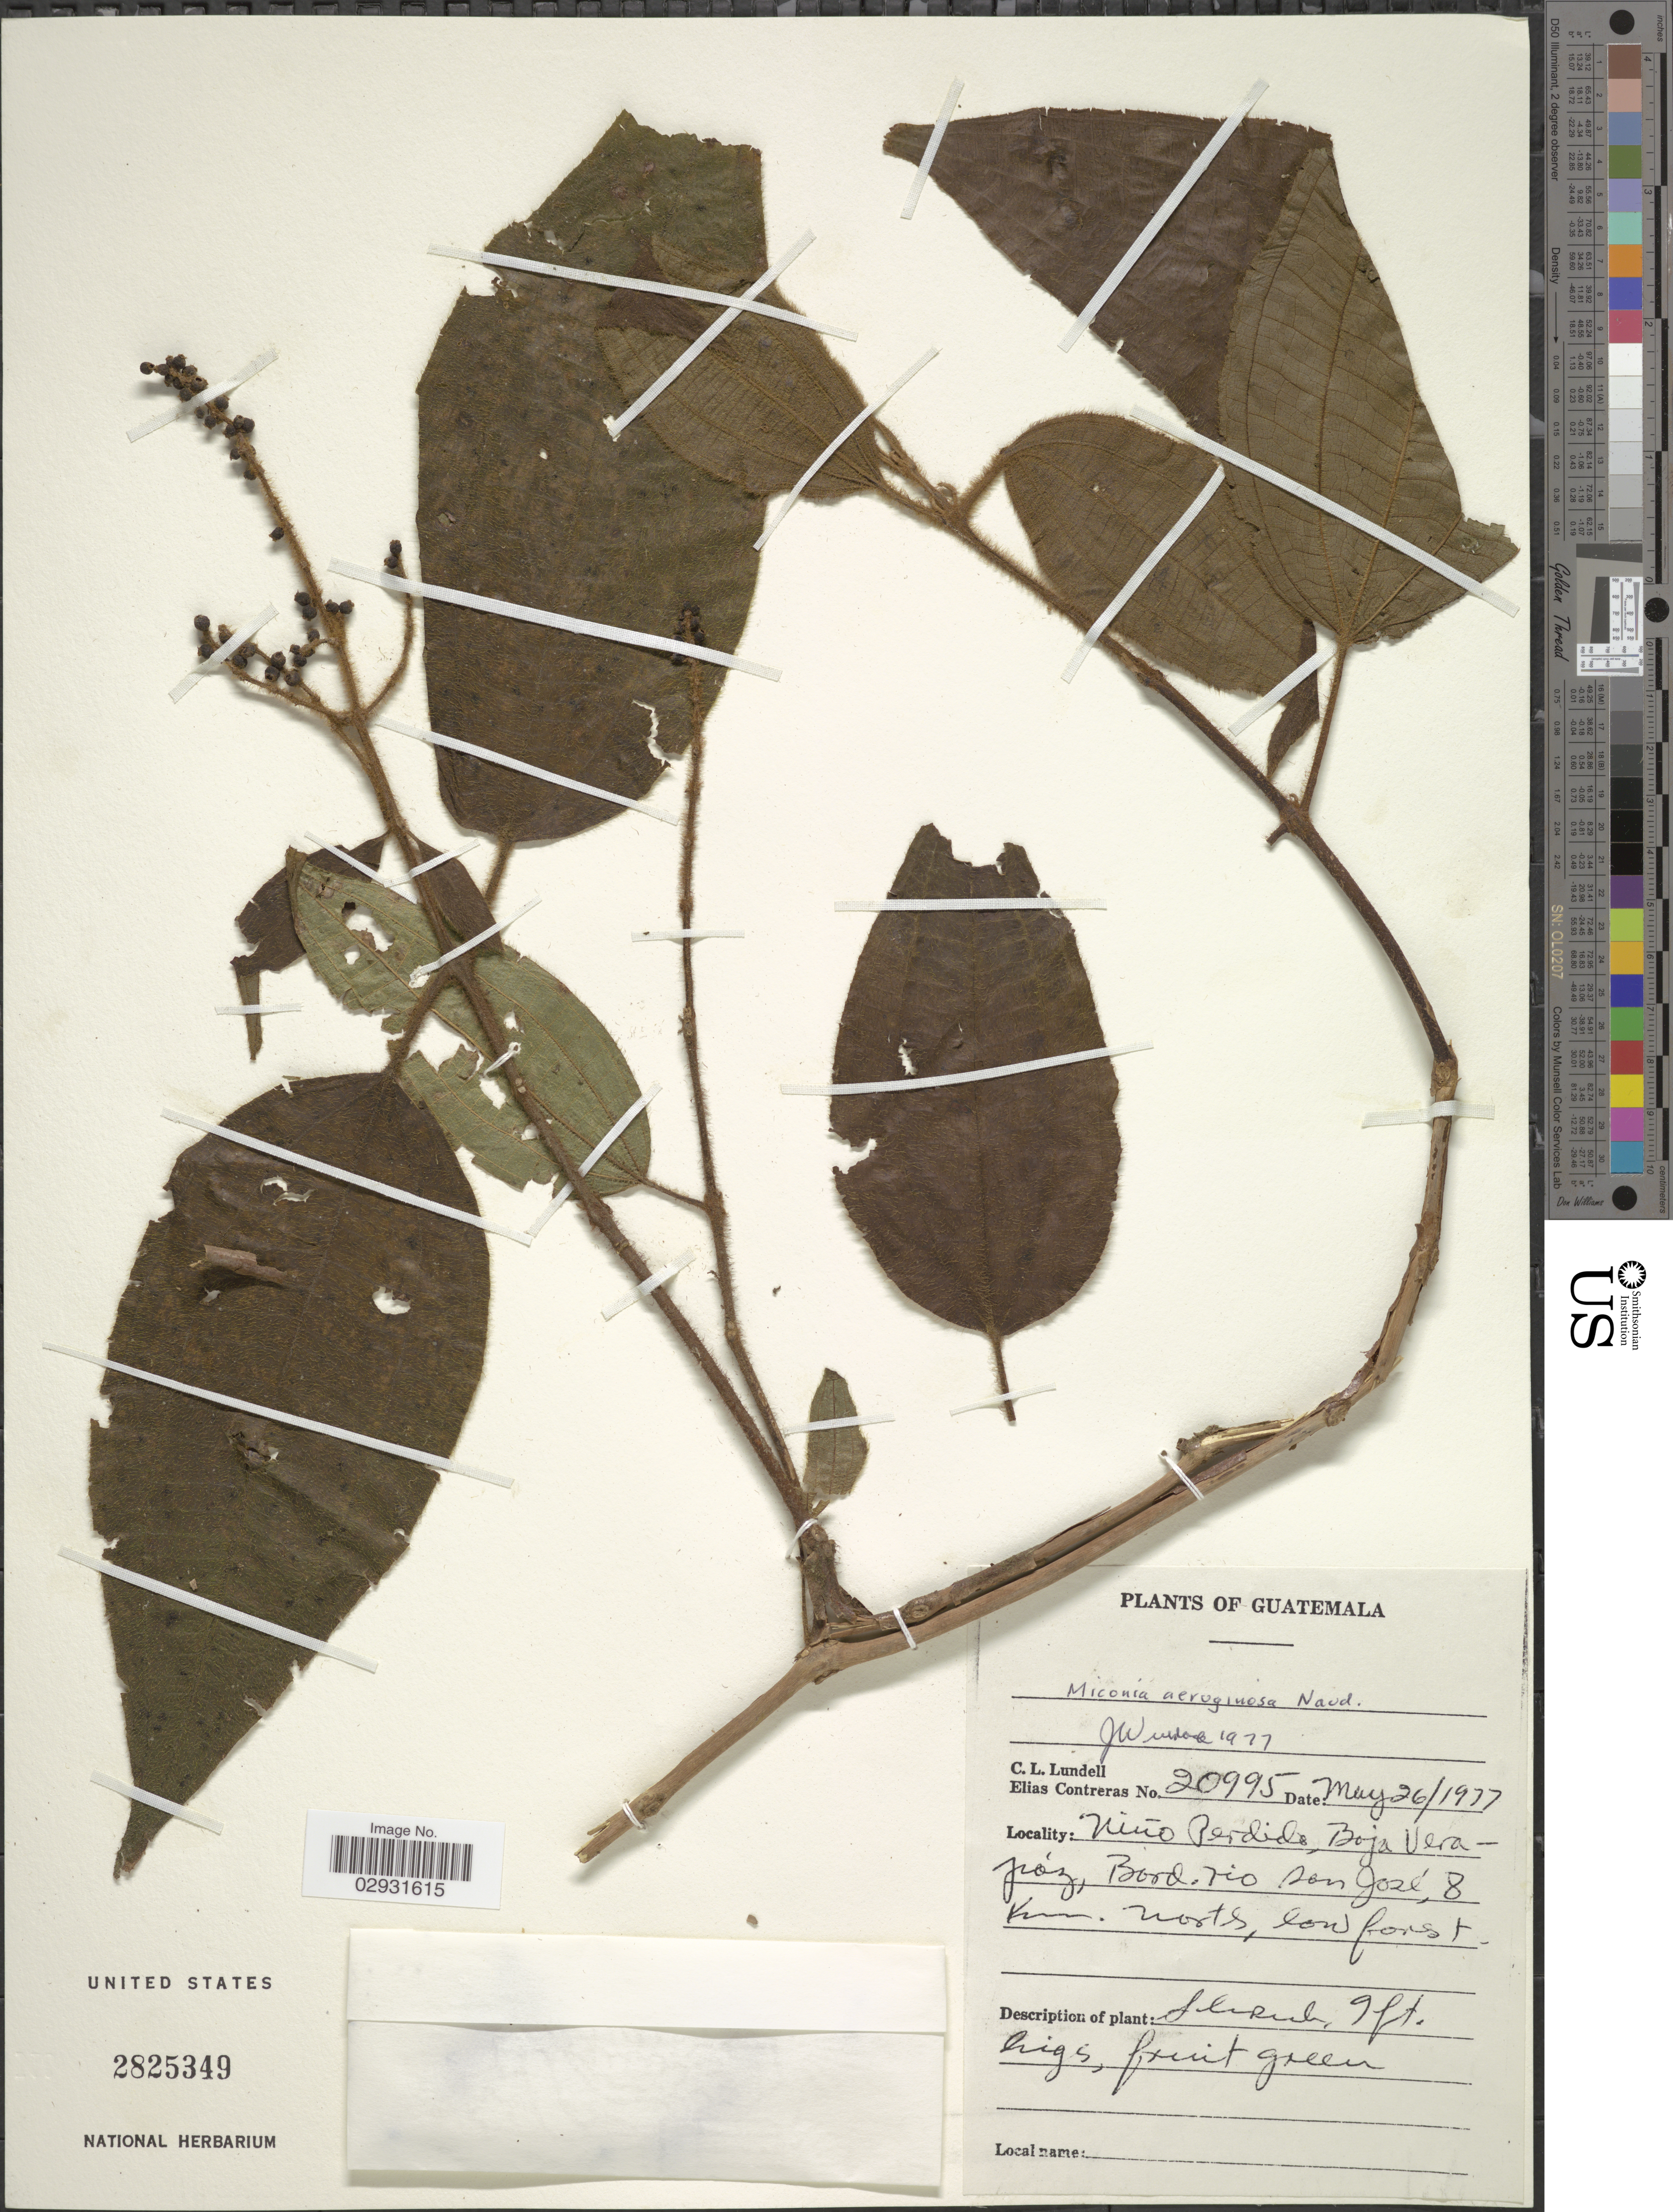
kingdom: Plantae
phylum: Tracheophyta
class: Magnoliopsida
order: Myrtales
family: Melastomataceae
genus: Miconia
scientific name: Miconia aeruginosa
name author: Naudin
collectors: C. L. Lundell & E. Contreras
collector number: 20995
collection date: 1977-05-26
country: Guatemala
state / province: Baja Verapaz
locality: Niño Perdido, Baja Verapáz, Bord rio San José, 8 Km. north.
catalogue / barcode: US 2825349